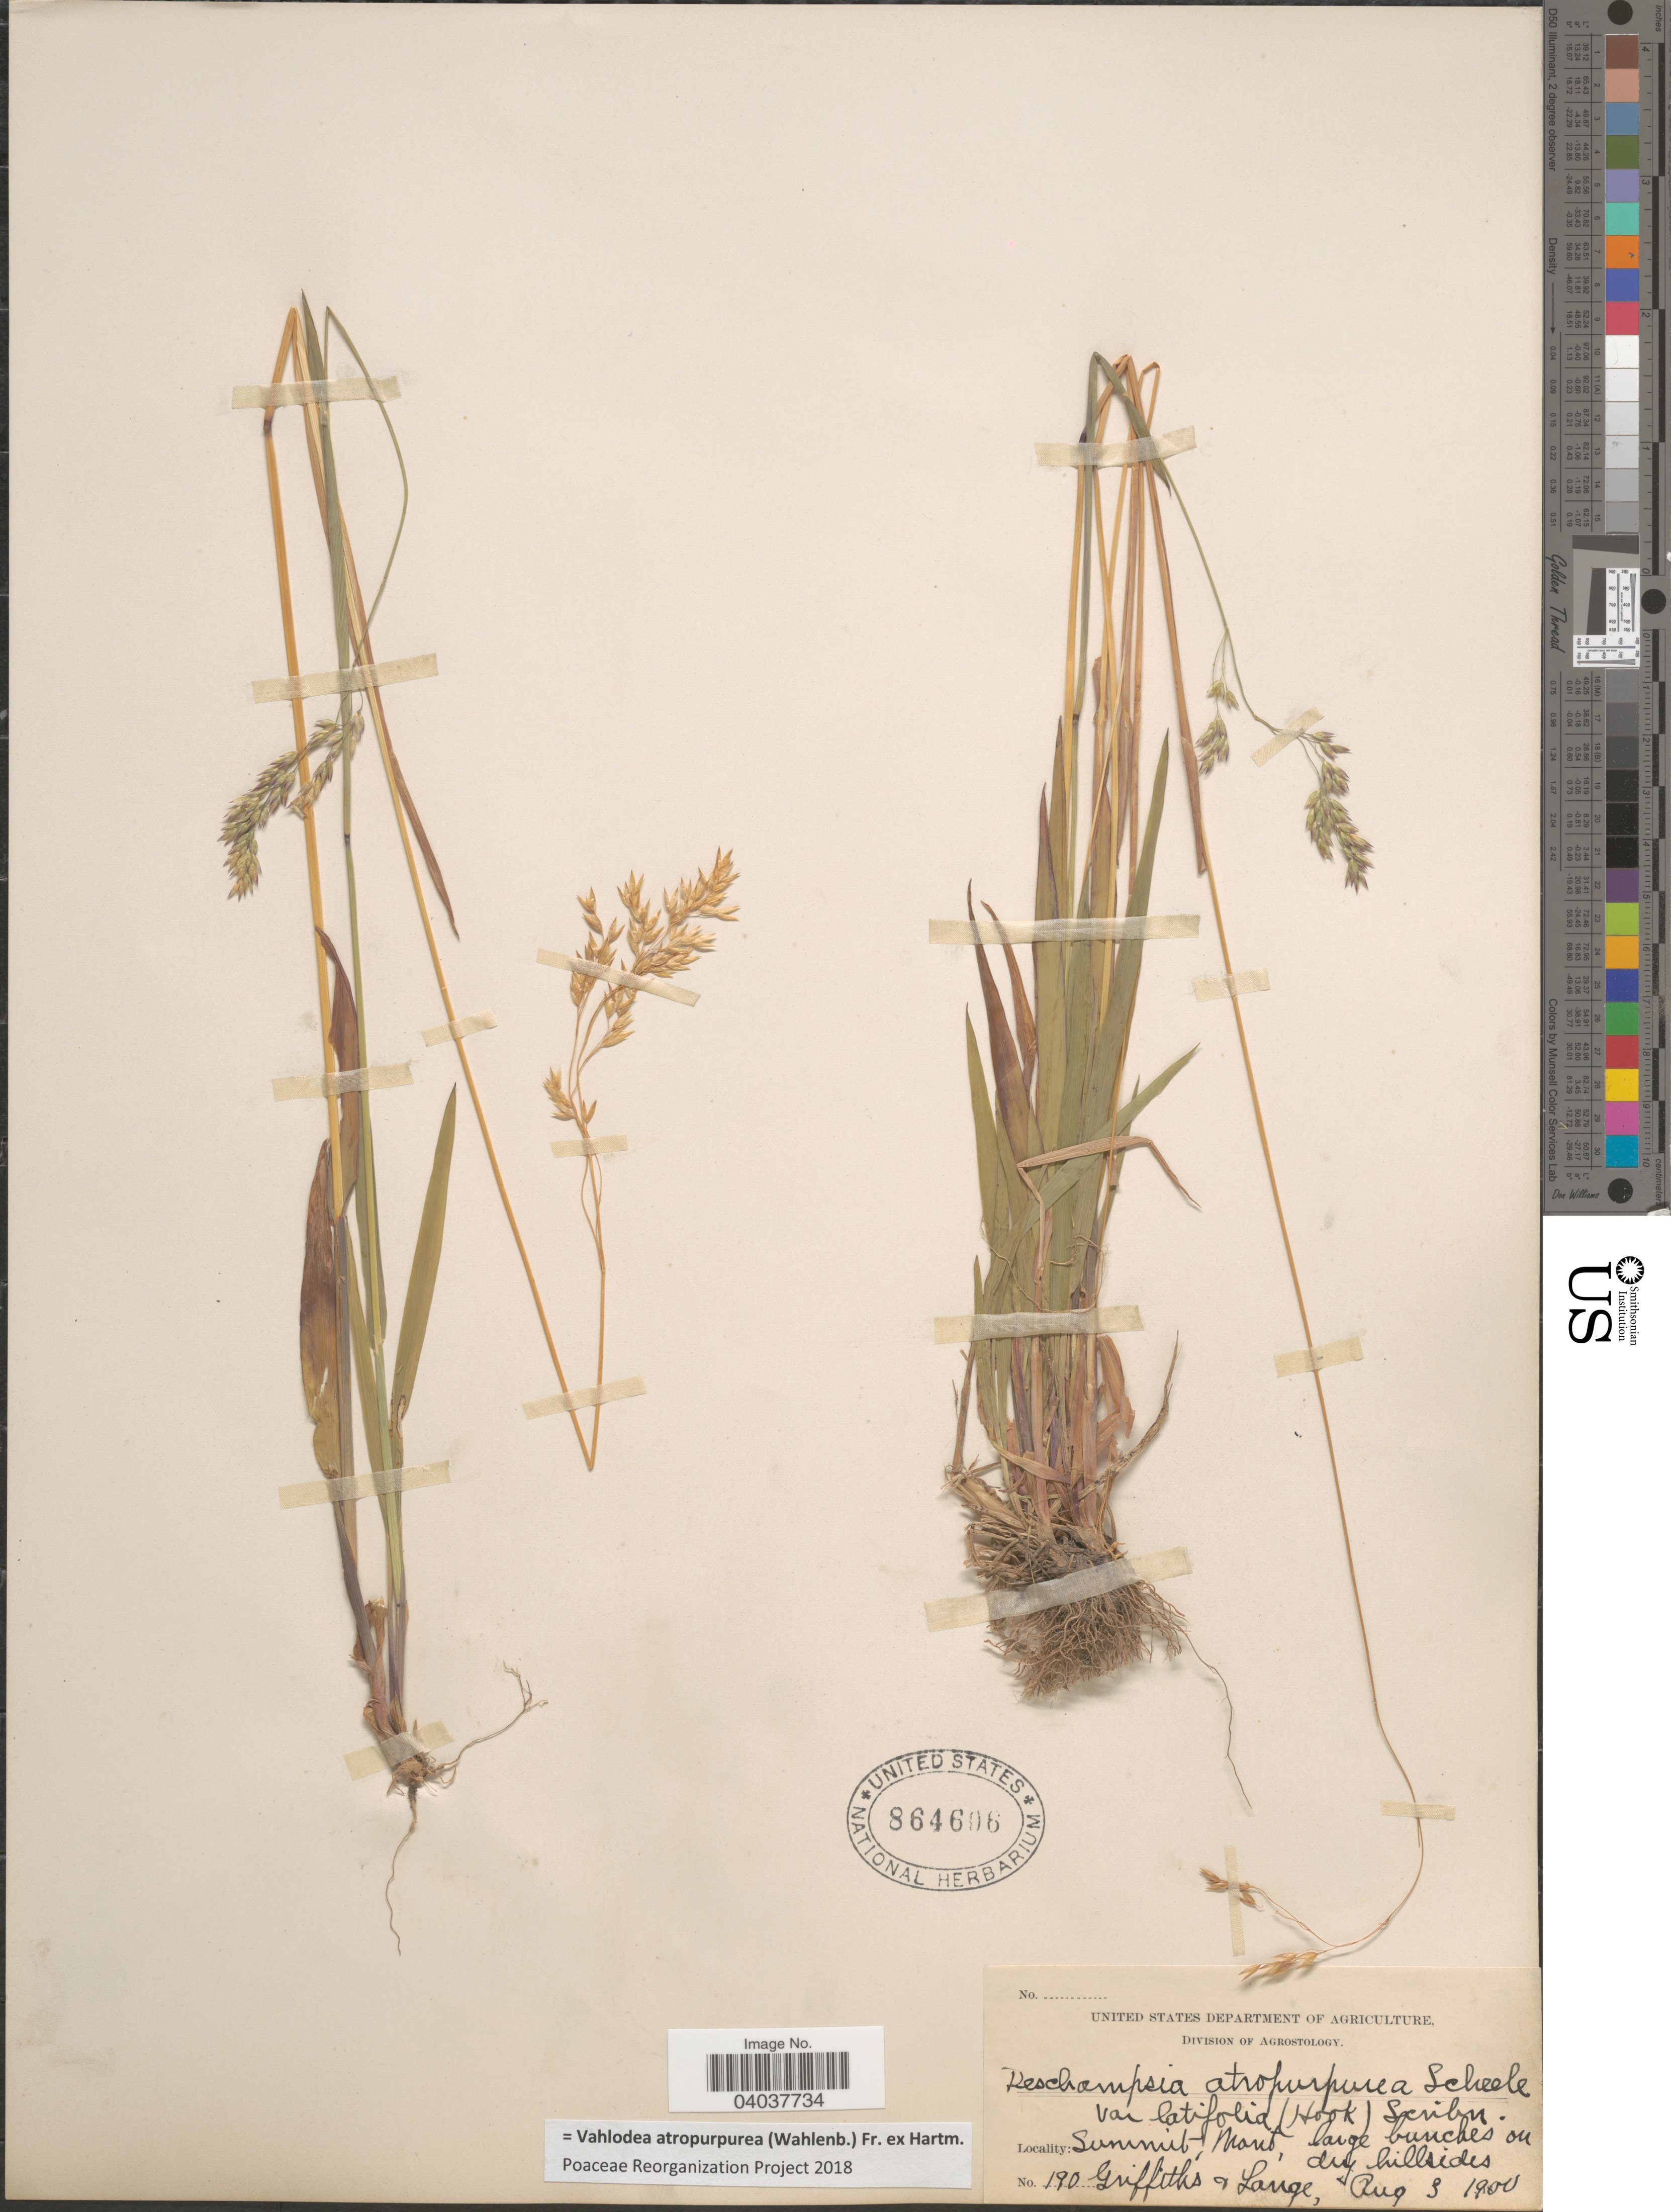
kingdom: Plantae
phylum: Tracheophyta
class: Liliopsida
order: Poales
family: Poaceae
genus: Vahlodea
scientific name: Vahlodea atropurpurea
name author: (Wahlenb.) Fr. ex Hartm.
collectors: -- Griffiths & -- Lange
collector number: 190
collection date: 1900-08-03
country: United States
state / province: Montana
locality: Summit.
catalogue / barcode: US 864606